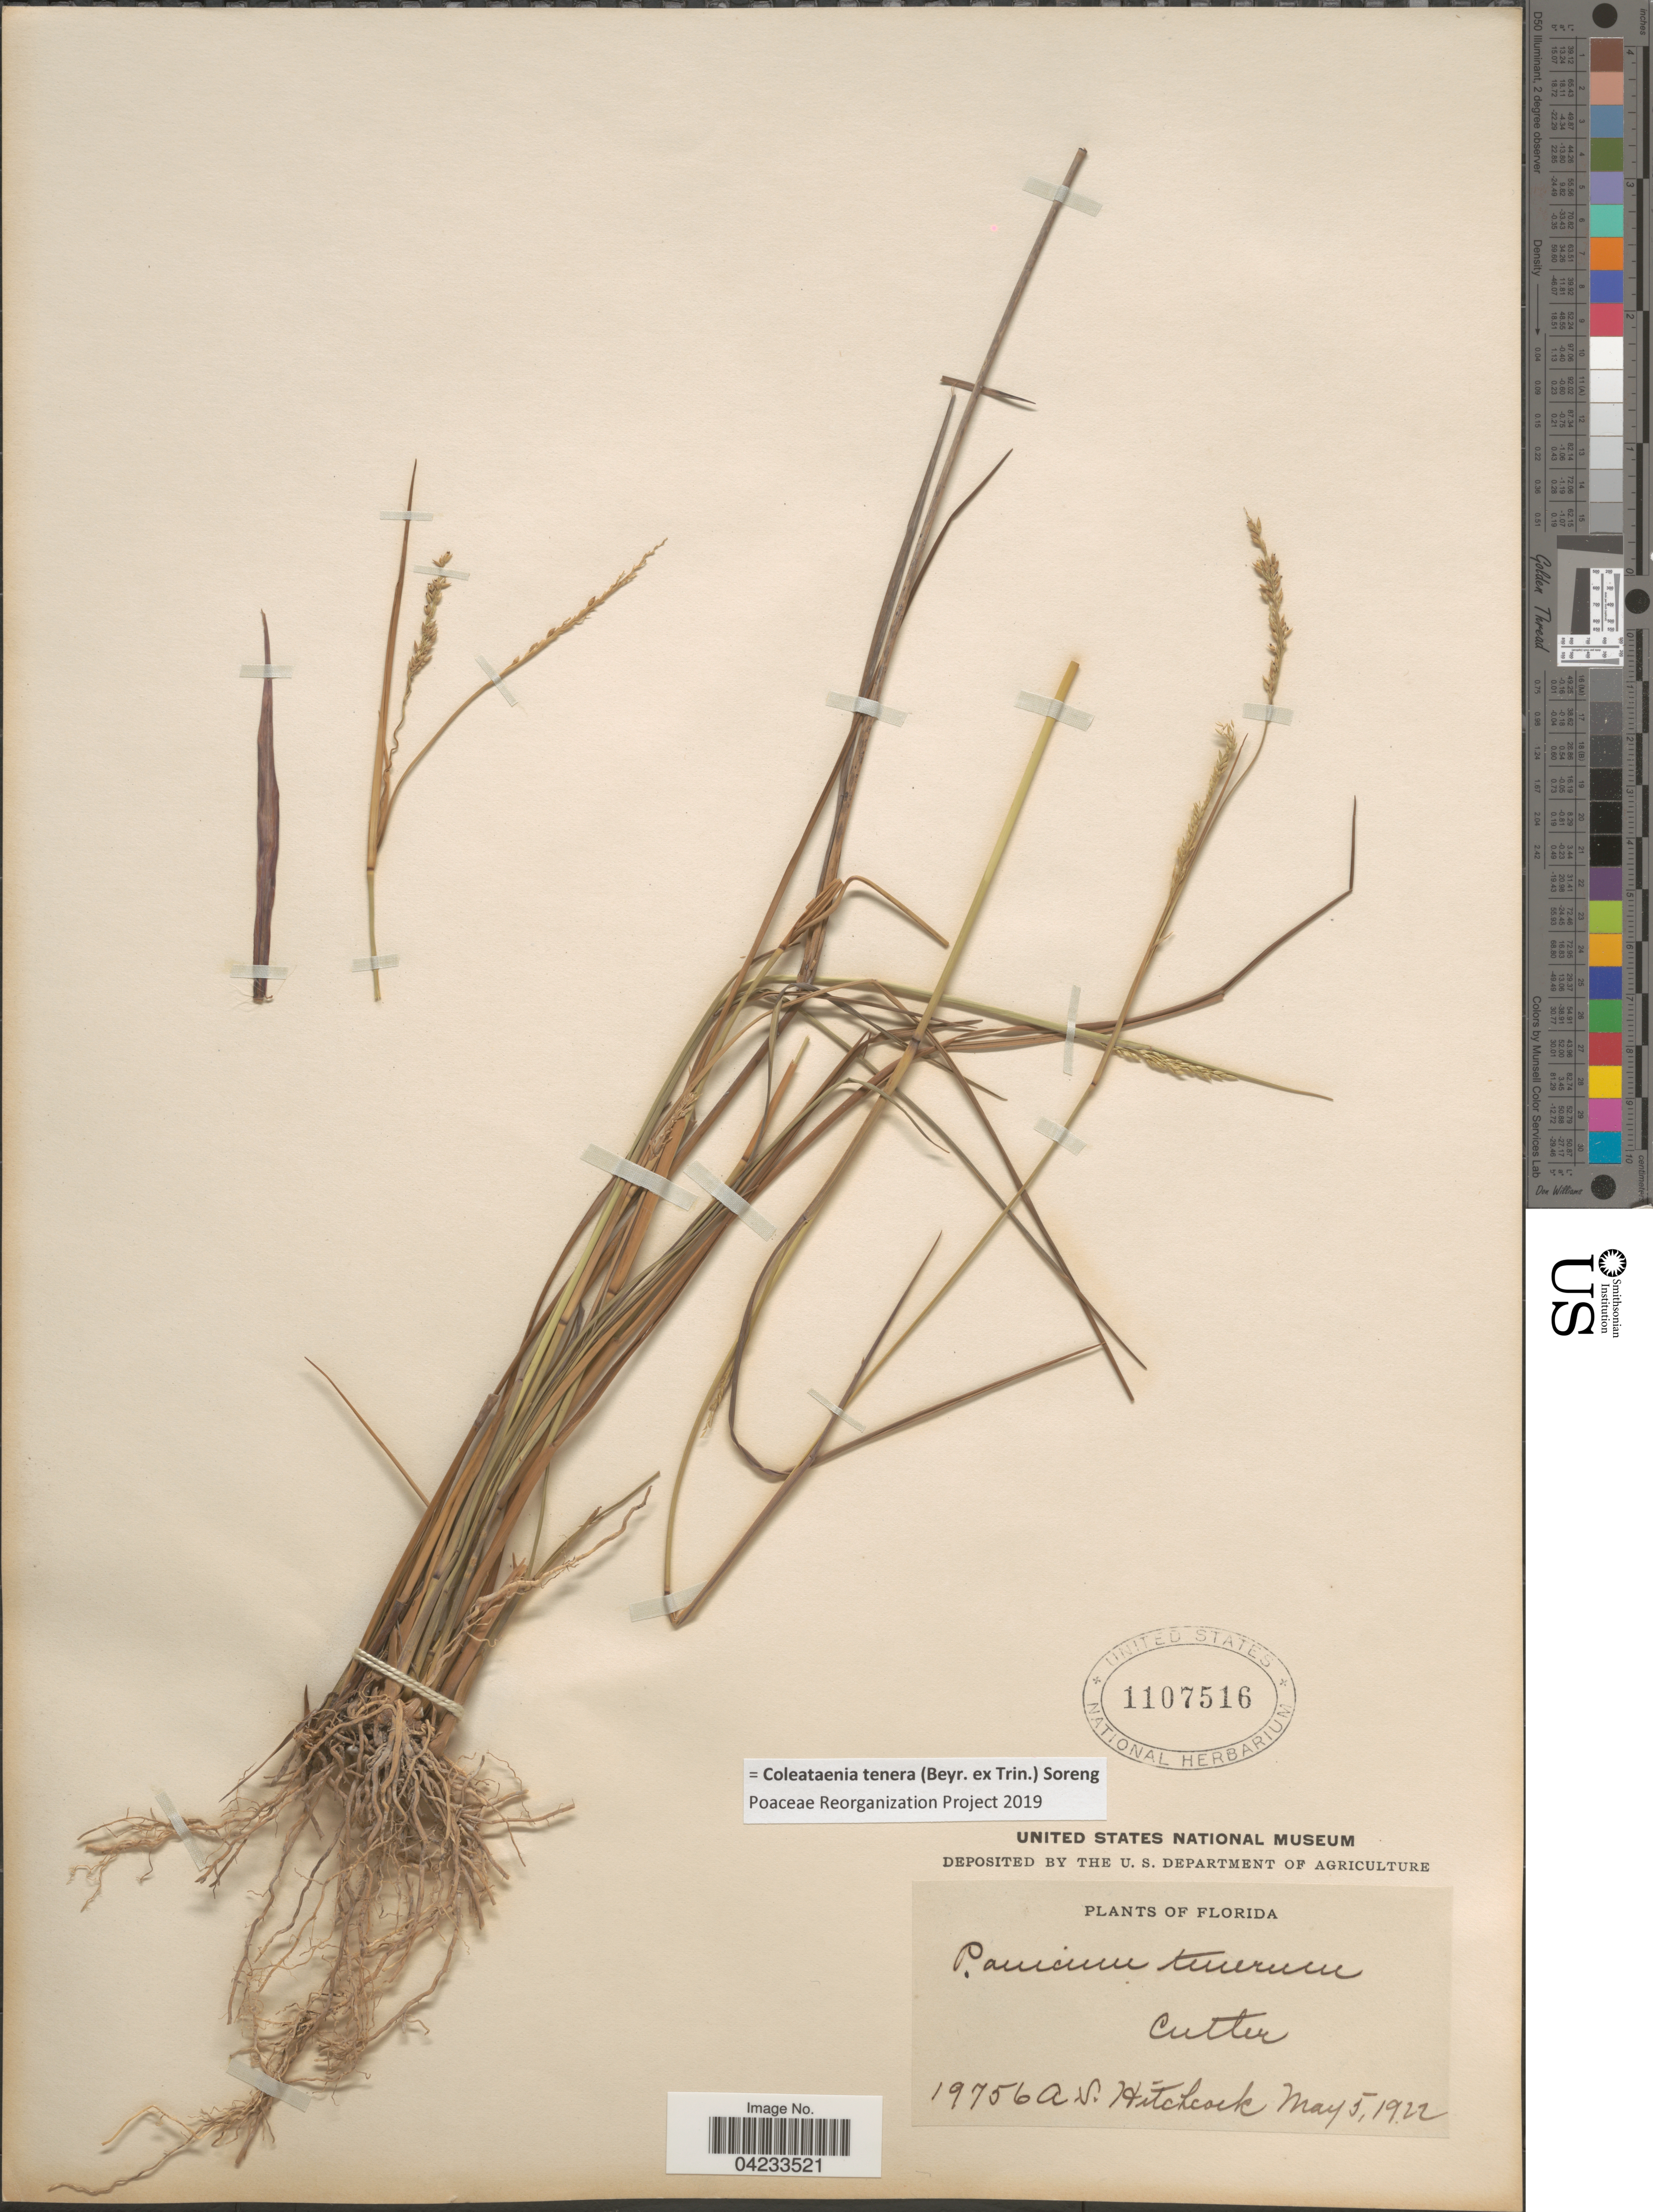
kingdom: Plantae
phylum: Tracheophyta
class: Liliopsida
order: Poales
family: Poaceae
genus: Coleataenia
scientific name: Coleataenia tenera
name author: (Beyr. ex Trin.) Soreng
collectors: A. S. Hitchcock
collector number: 1975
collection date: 1922-05-05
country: United States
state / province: Florida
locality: Cutler.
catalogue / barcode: US 1107516